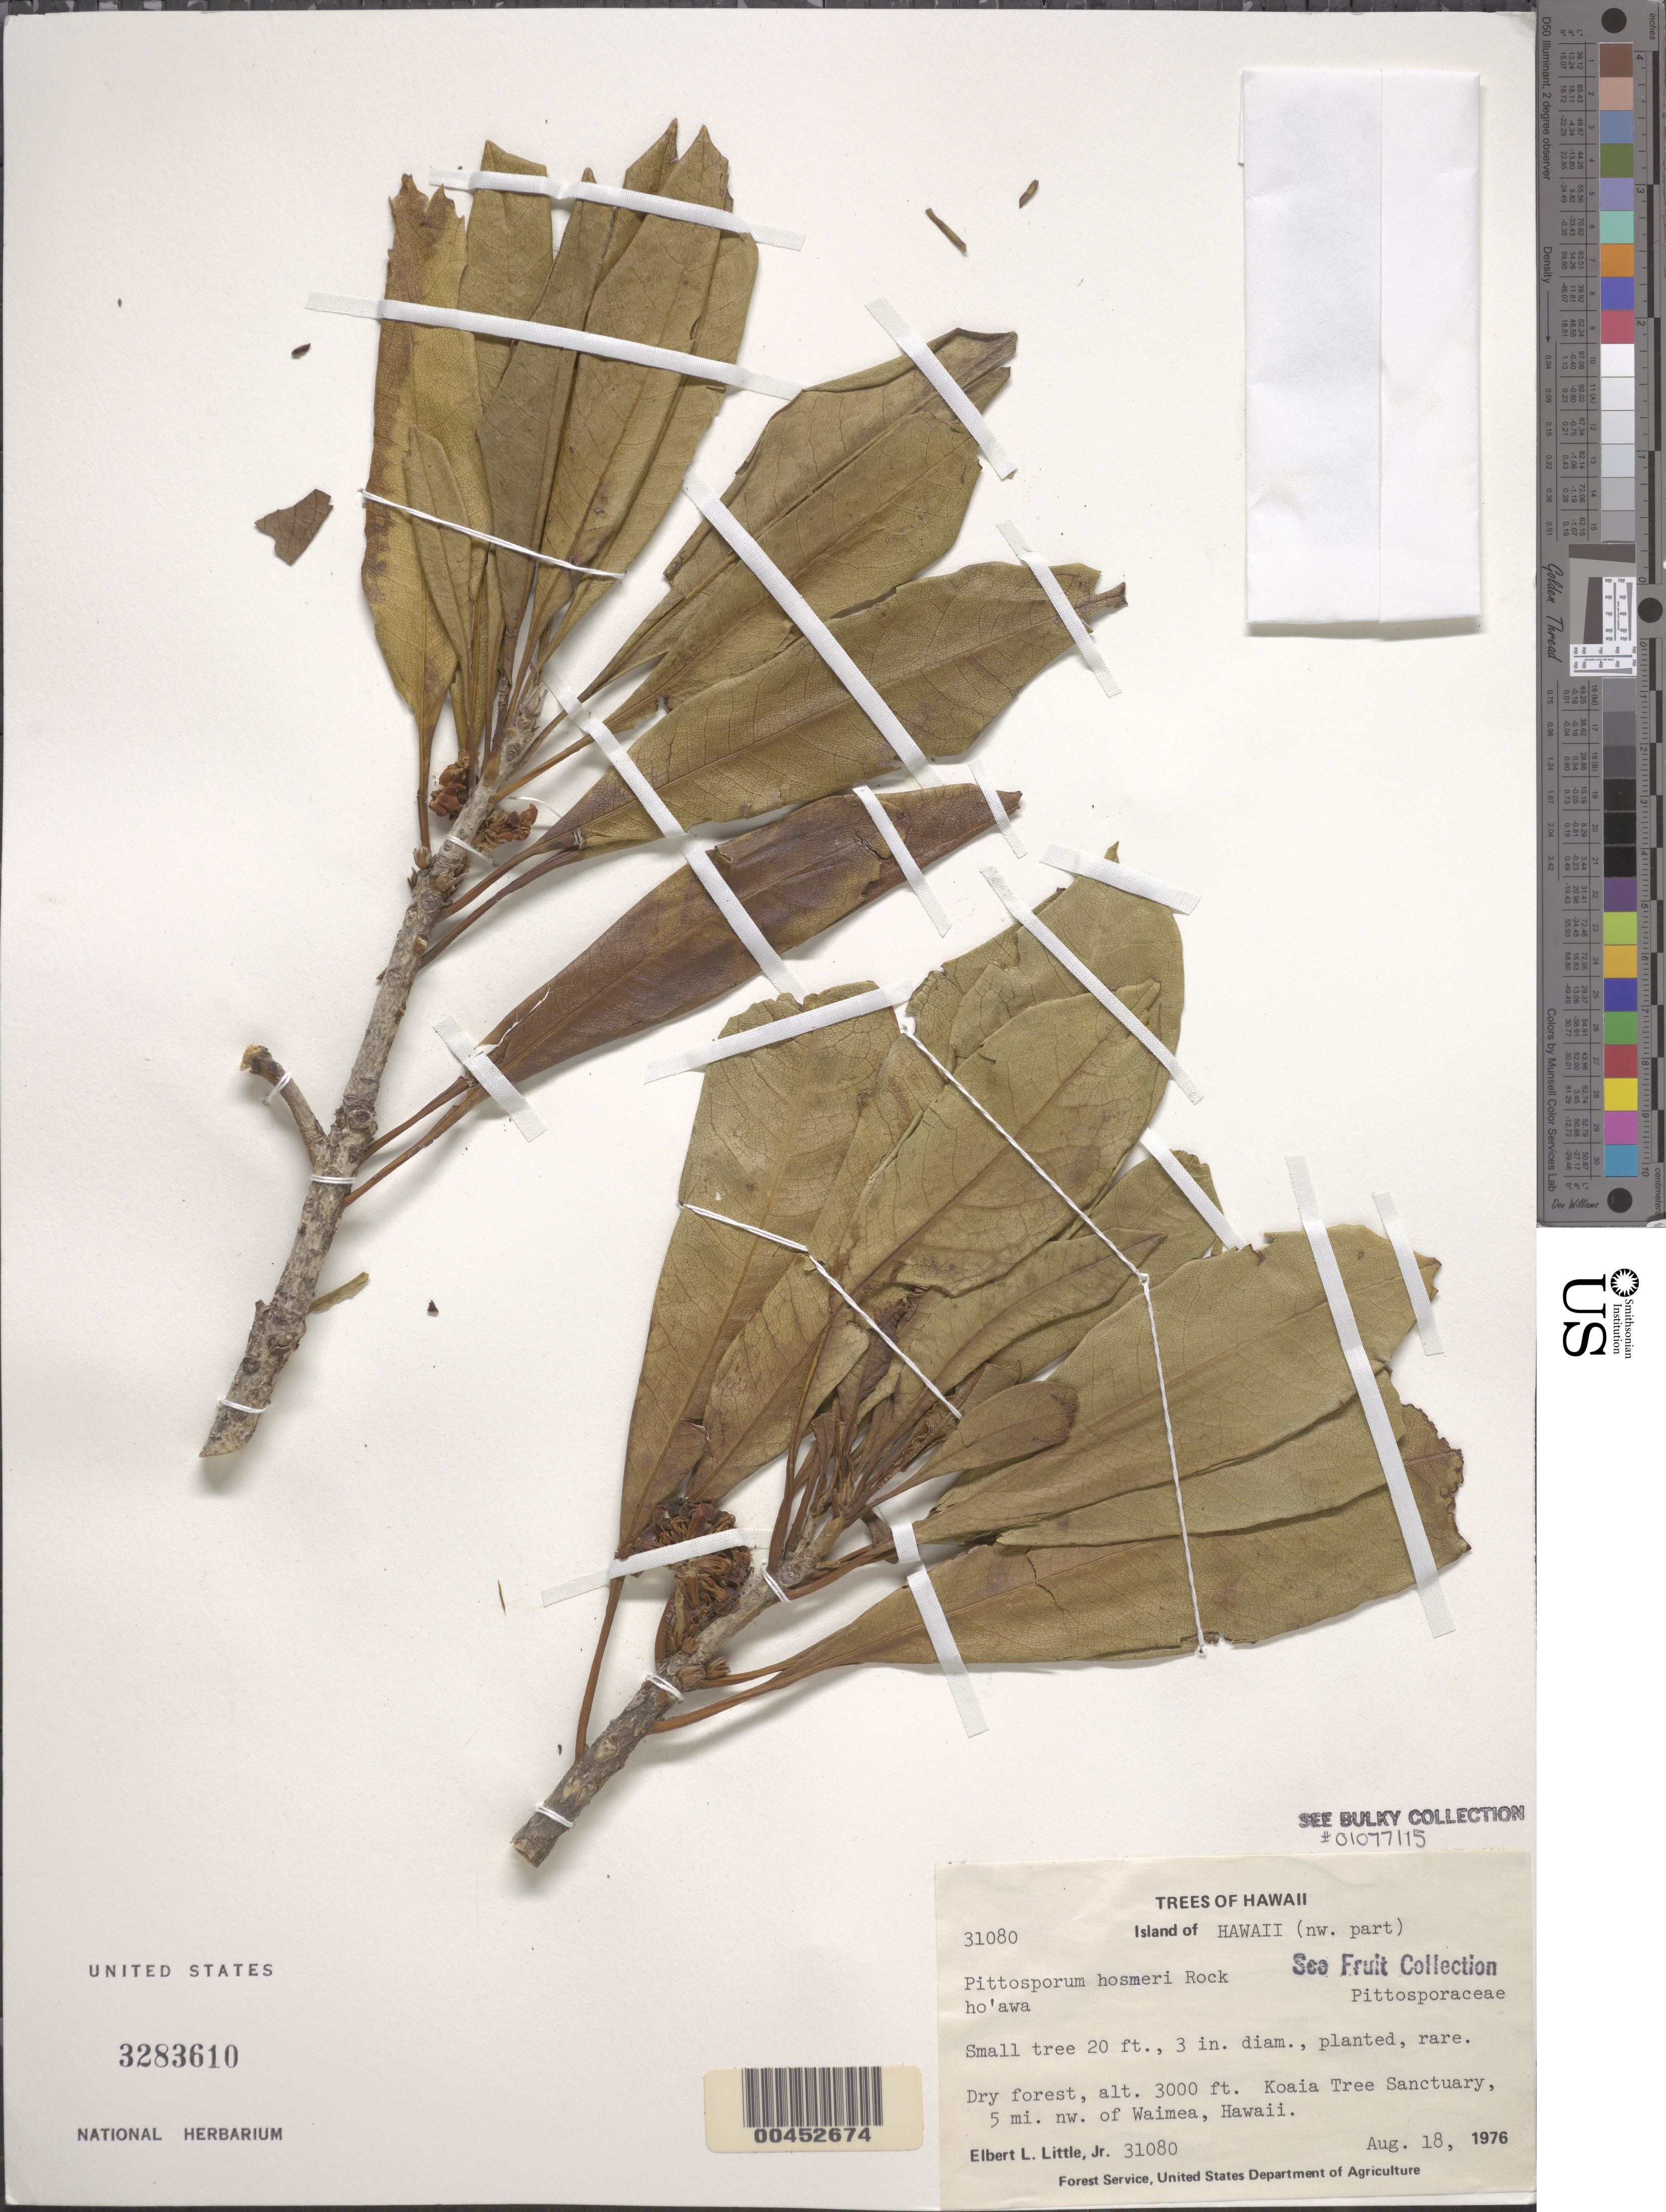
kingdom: Plantae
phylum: Tracheophyta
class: Magnoliopsida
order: Apiales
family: Pittosporaceae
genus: Pittosporum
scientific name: Pittosporum hosmeri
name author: Rock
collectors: E. L. Little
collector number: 31080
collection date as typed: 18 Aug 1976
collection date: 1976-08-18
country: United States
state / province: Hawaii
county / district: Hawaii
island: Hawaii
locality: NW part of Hawaii, Koaia Tree Sanctuary, 5 mi NW of Waimea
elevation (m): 914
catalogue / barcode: US 3283610